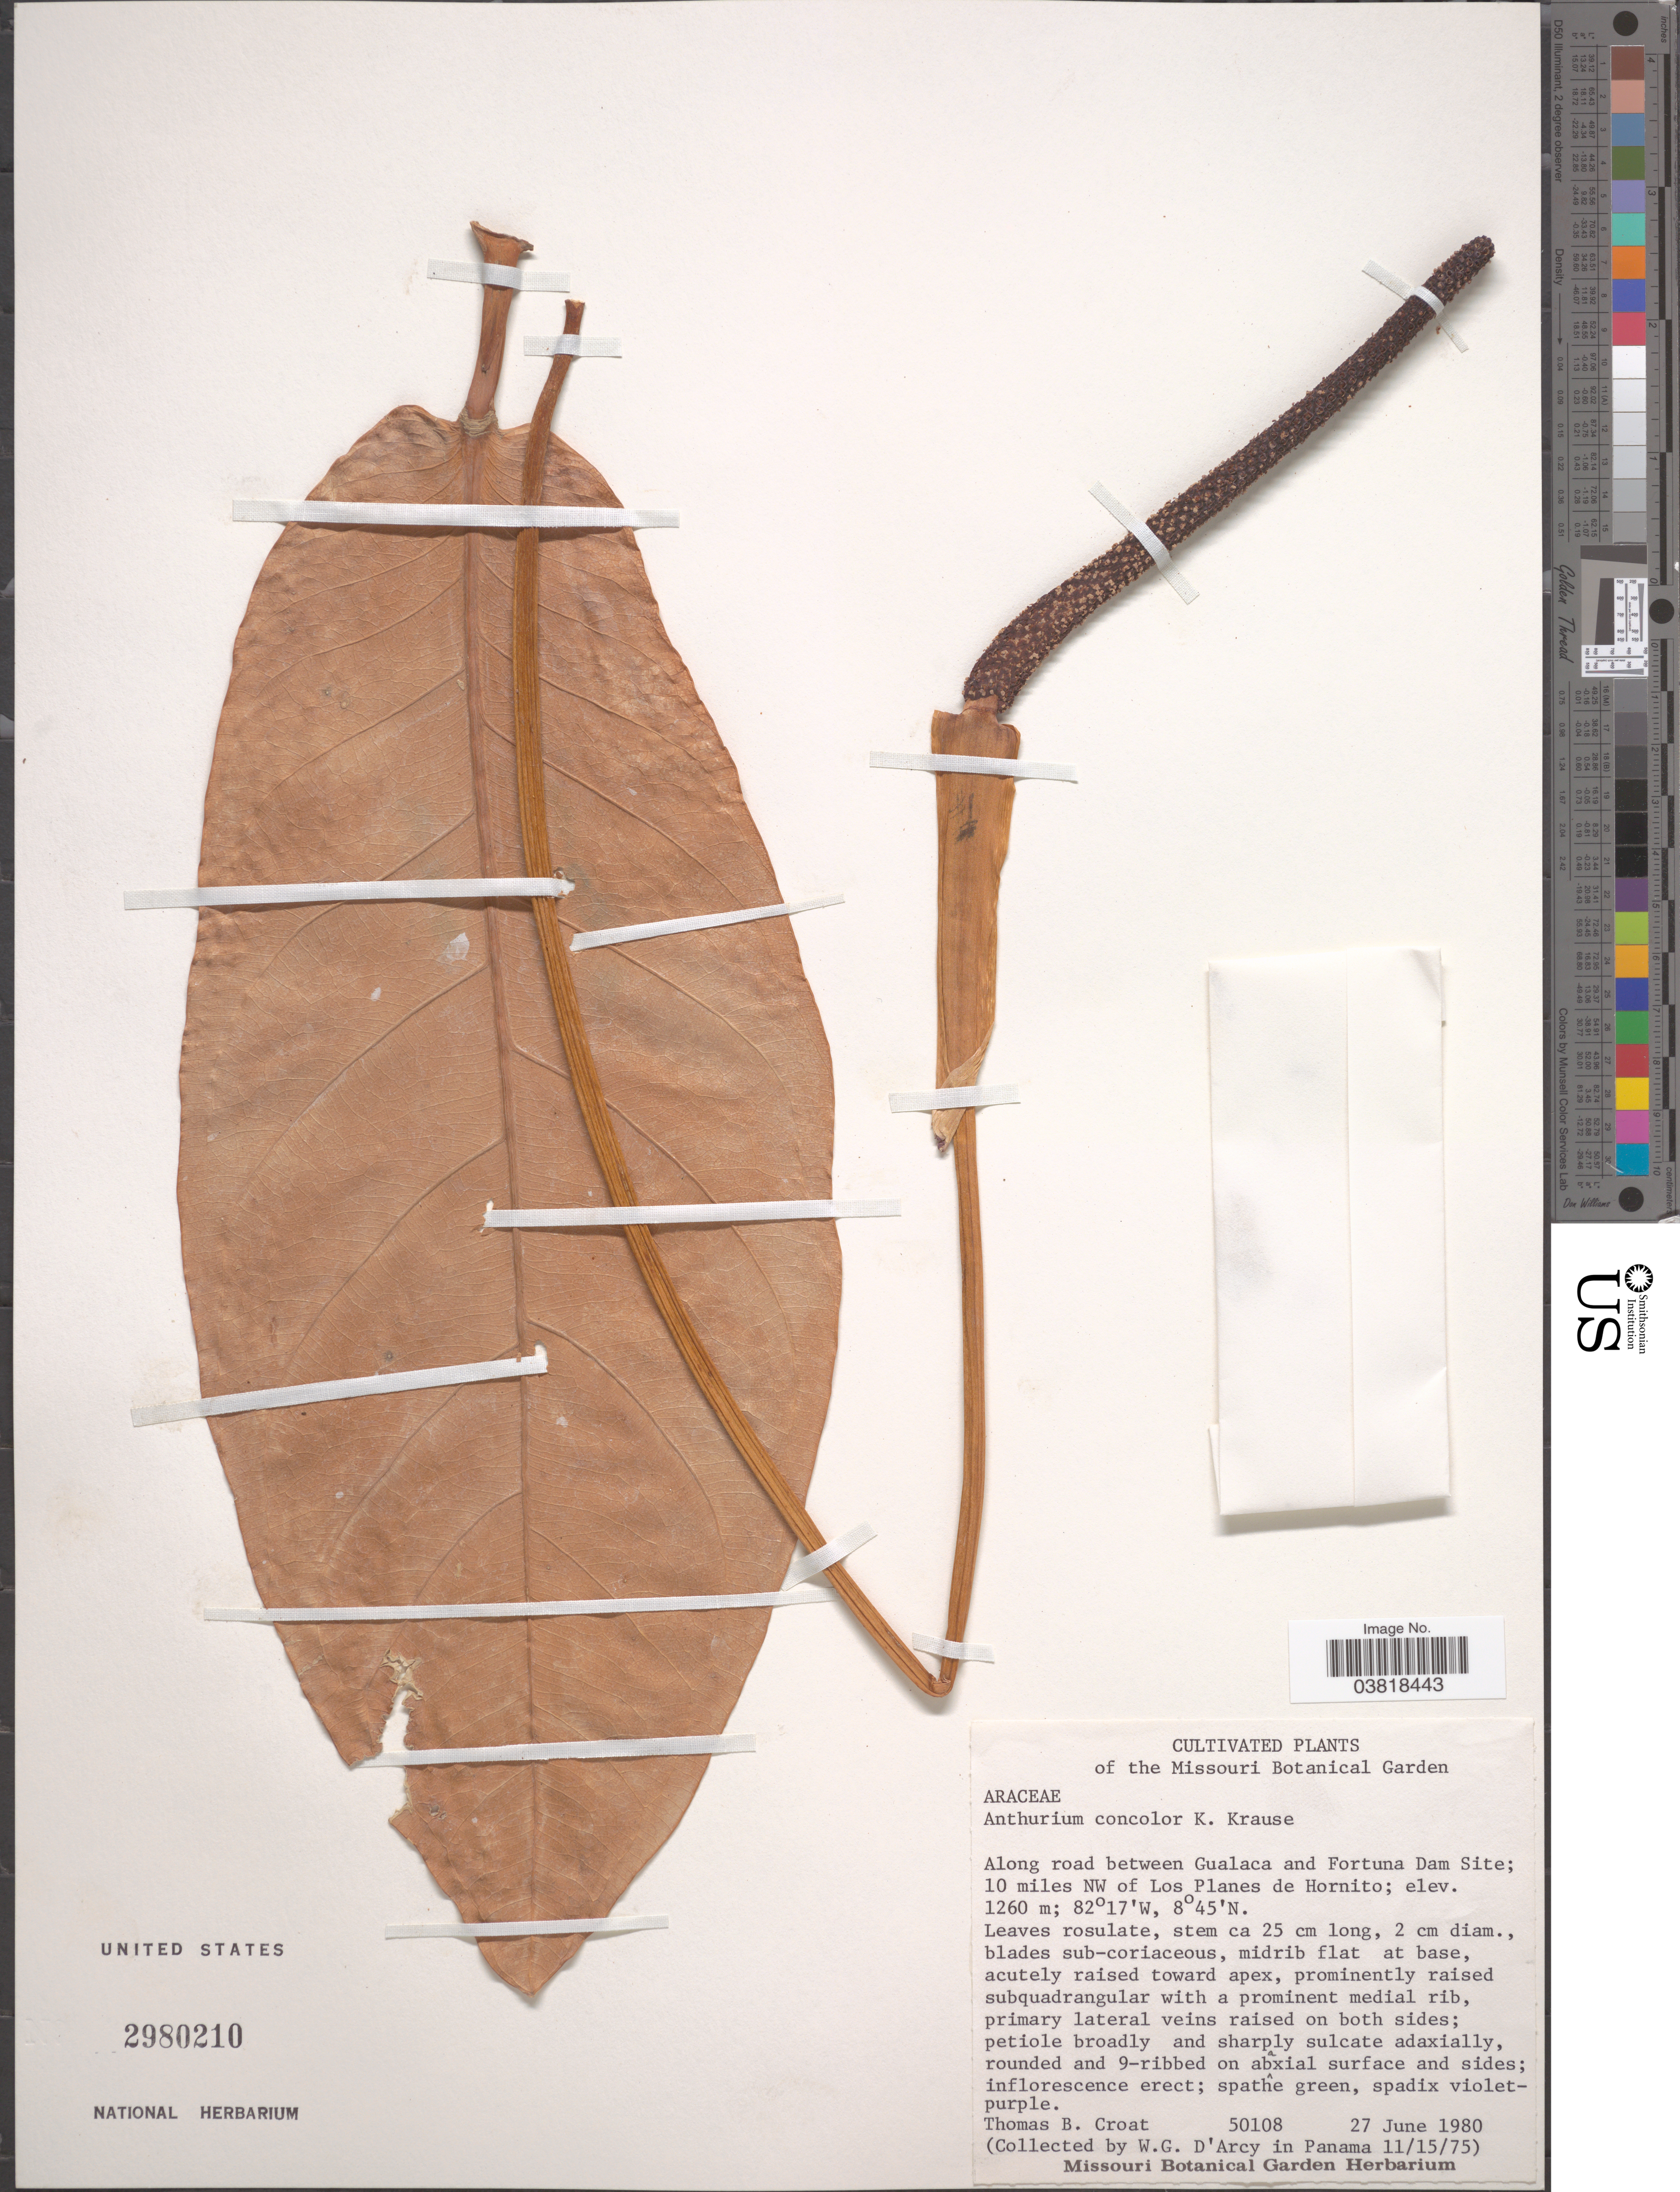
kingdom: Plantae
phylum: Tracheophyta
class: Liliopsida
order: Alismatales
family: Araceae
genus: Anthurium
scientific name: Anthurium concolor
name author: K. Krause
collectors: T. B. Croat & W. G. D'Arcy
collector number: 50108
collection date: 1980-06-27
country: Panama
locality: The Missouri Botanical Garden. [unsure placement] Along road between Gualaca and Fortuna Dam Site; 10 miles NW of Los Planes de Hornito.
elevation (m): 1260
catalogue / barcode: US 2980210